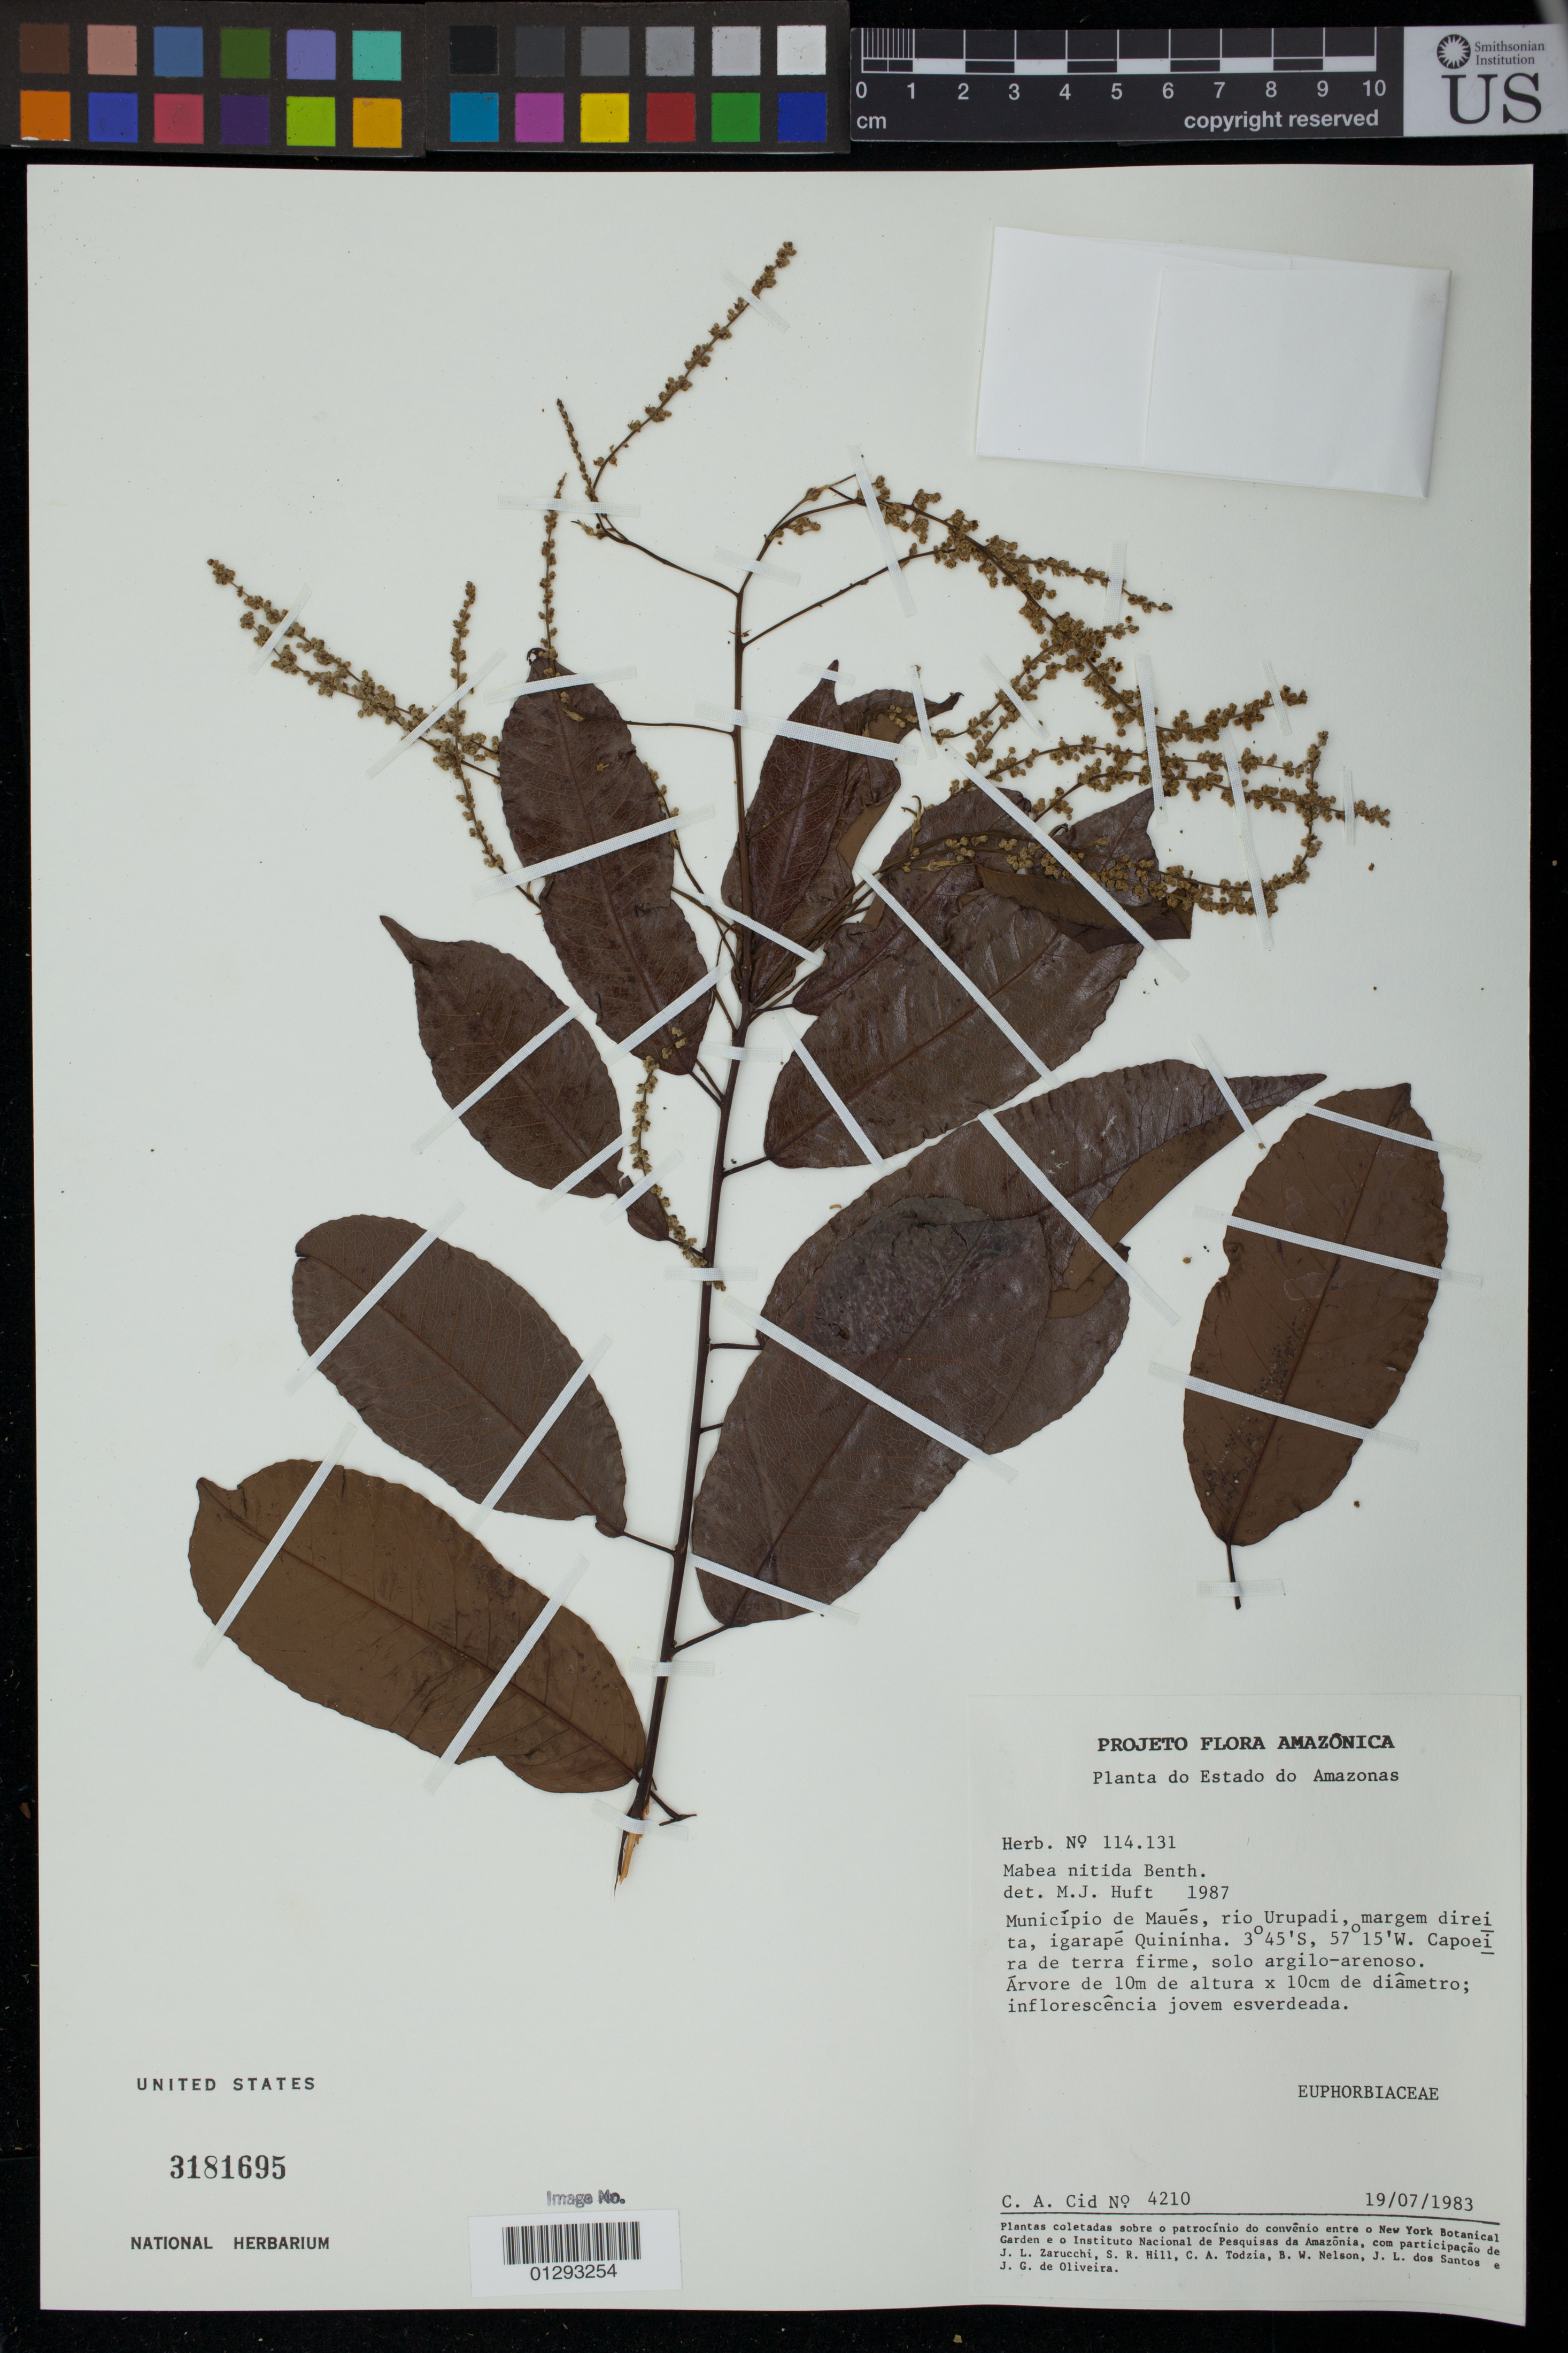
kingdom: Plantae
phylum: Tracheophyta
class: Magnoliopsida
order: Malpighiales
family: Euphorbiaceae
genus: Mabea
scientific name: Mabea nitida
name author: Spruce ex Benth.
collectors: C. A. Cid Ferreira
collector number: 4210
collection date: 1983-07-19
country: Brazil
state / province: Amazonas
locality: Municipio de Maues, rio Urupadi, margem direi ta, igarape Quininha.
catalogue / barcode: US 3181695